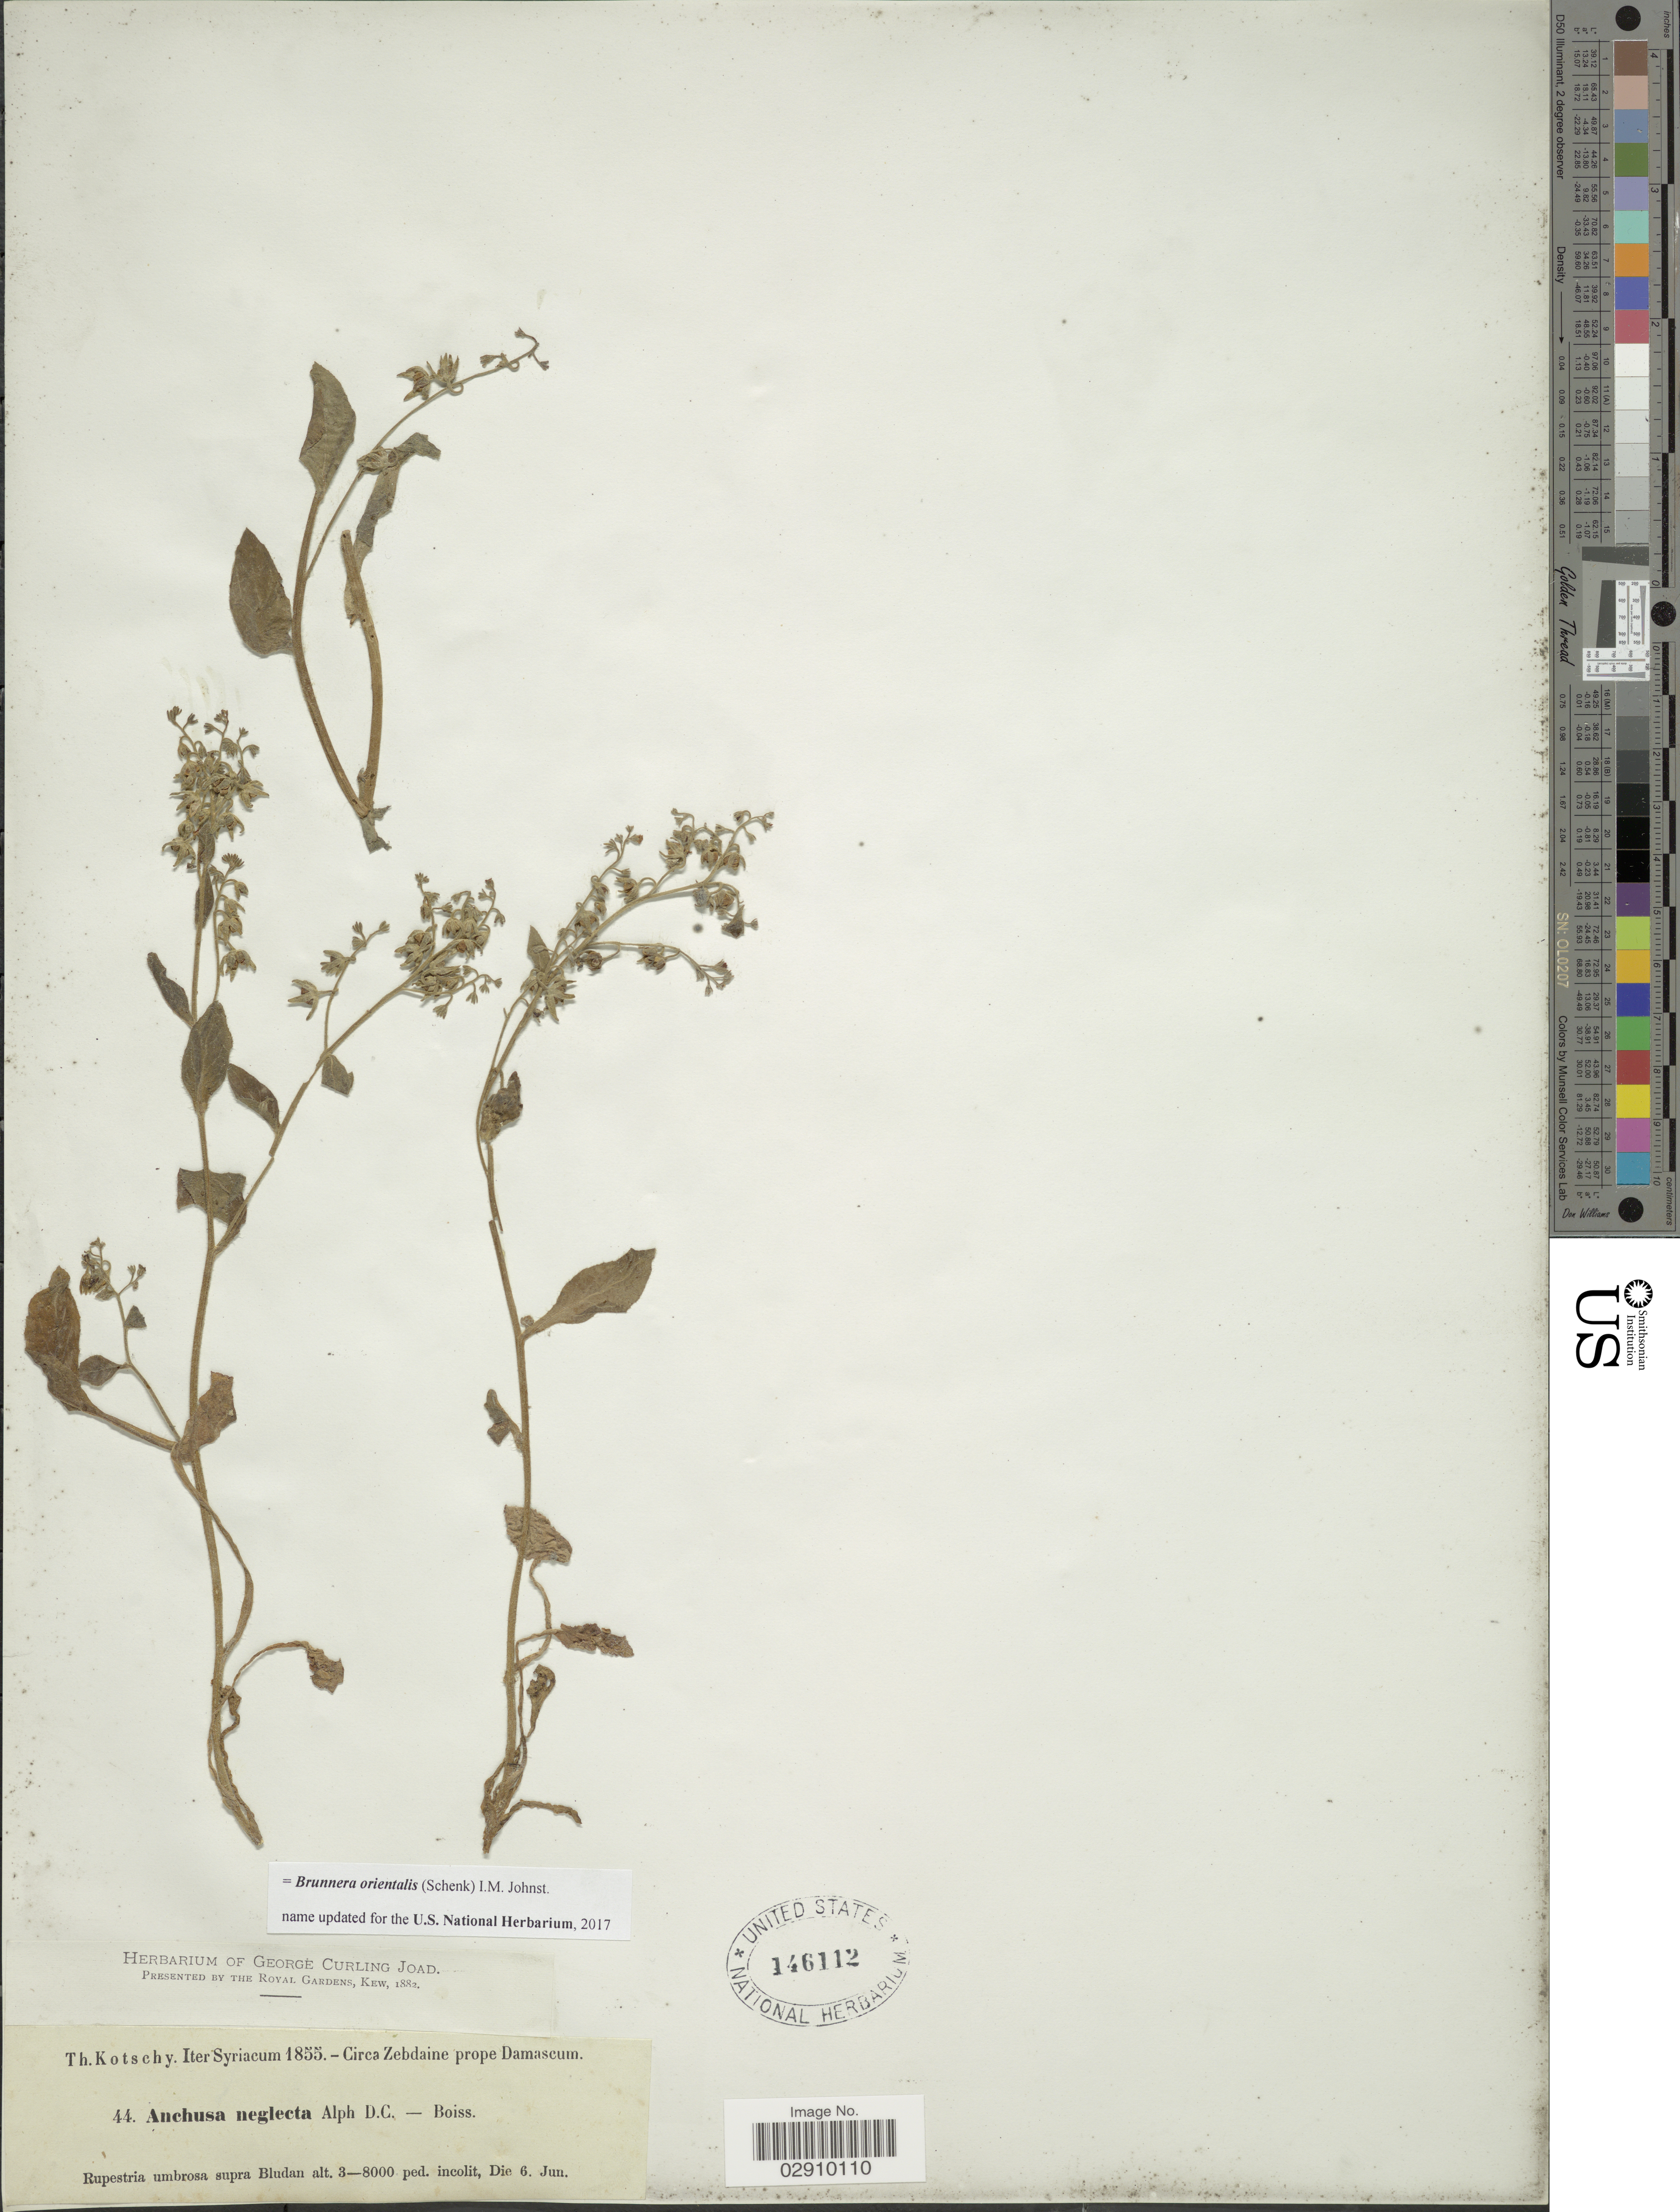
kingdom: Plantae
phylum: Tracheophyta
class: Magnoliopsida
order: Boraginales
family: Boraginaceae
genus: Brunnera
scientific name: Brunnera orientalis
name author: (Schenk) I.M. Johnst.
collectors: K. G. Kotschy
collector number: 44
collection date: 1855-06-06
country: Syria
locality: Iter Syriacum, Rupestria umbrosa supra Bludan.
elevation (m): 914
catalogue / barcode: US 146112